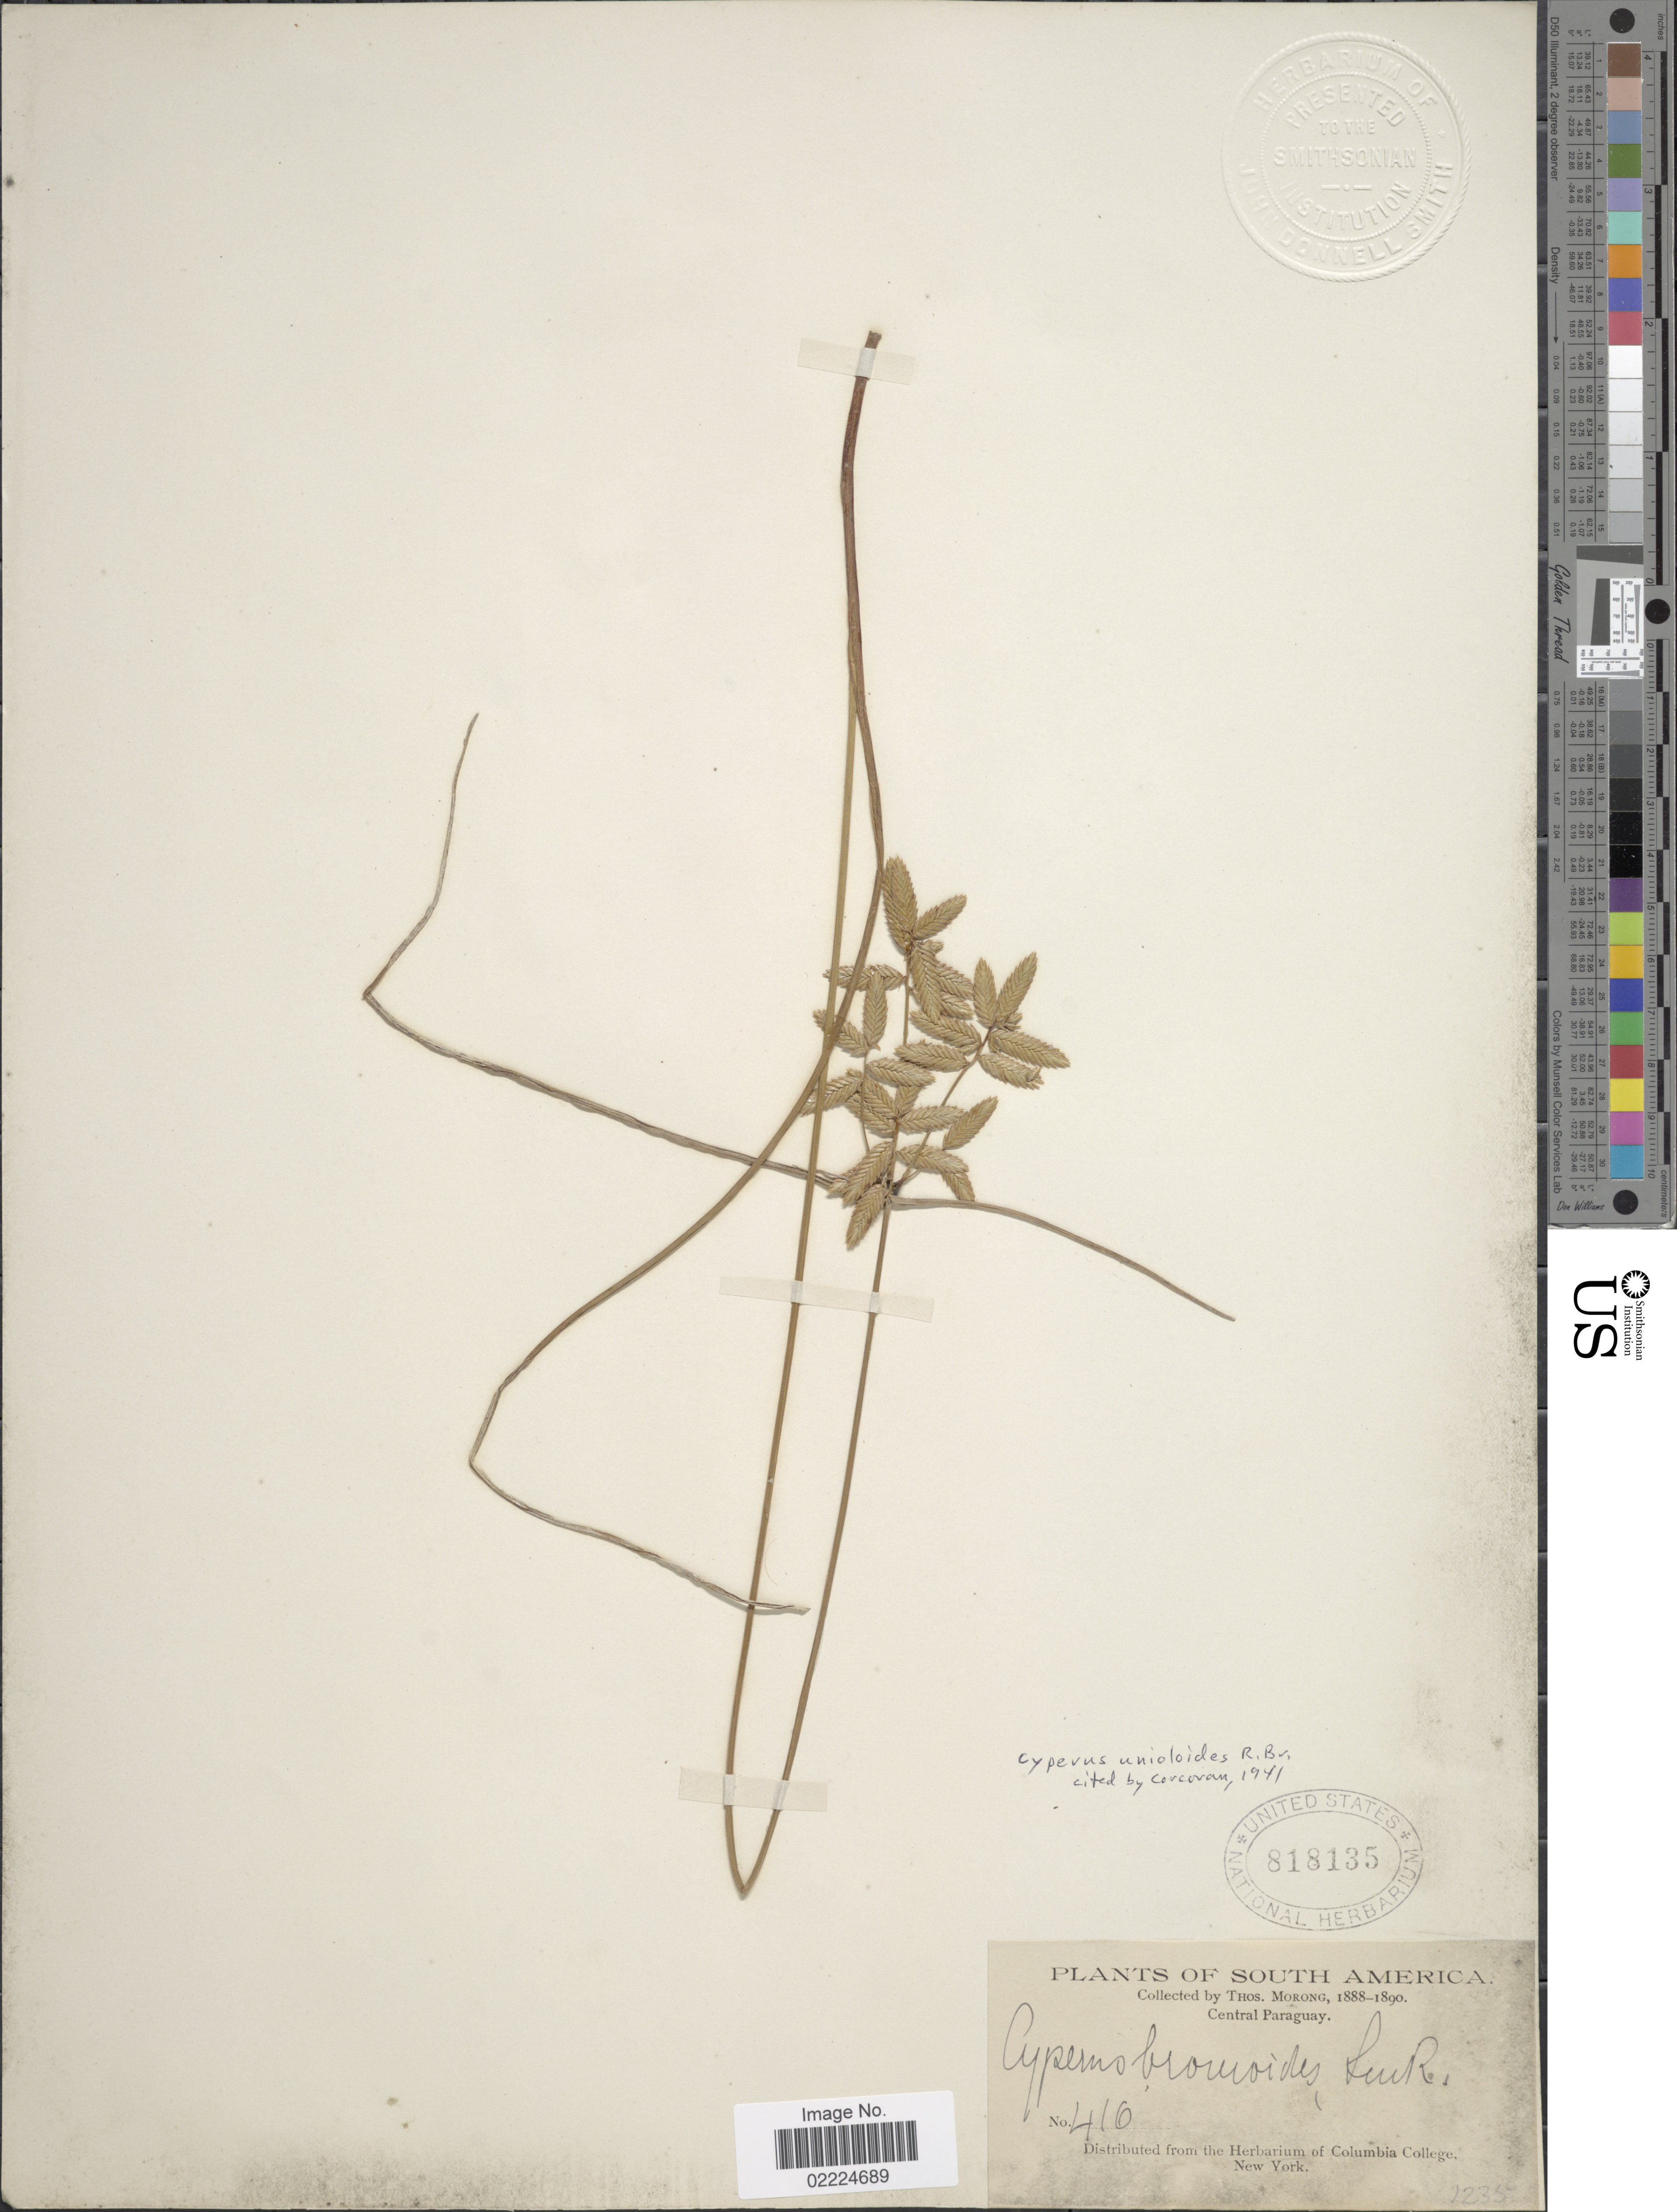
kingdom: Plantae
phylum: Tracheophyta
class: Liliopsida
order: Poales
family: Cyperaceae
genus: Cyperus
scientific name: Cyperus unioloides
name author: R. Br.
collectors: ex herb. T. Morong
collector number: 410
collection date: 1888/1890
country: Paraguay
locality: Central Paraguay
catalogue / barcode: US 818135